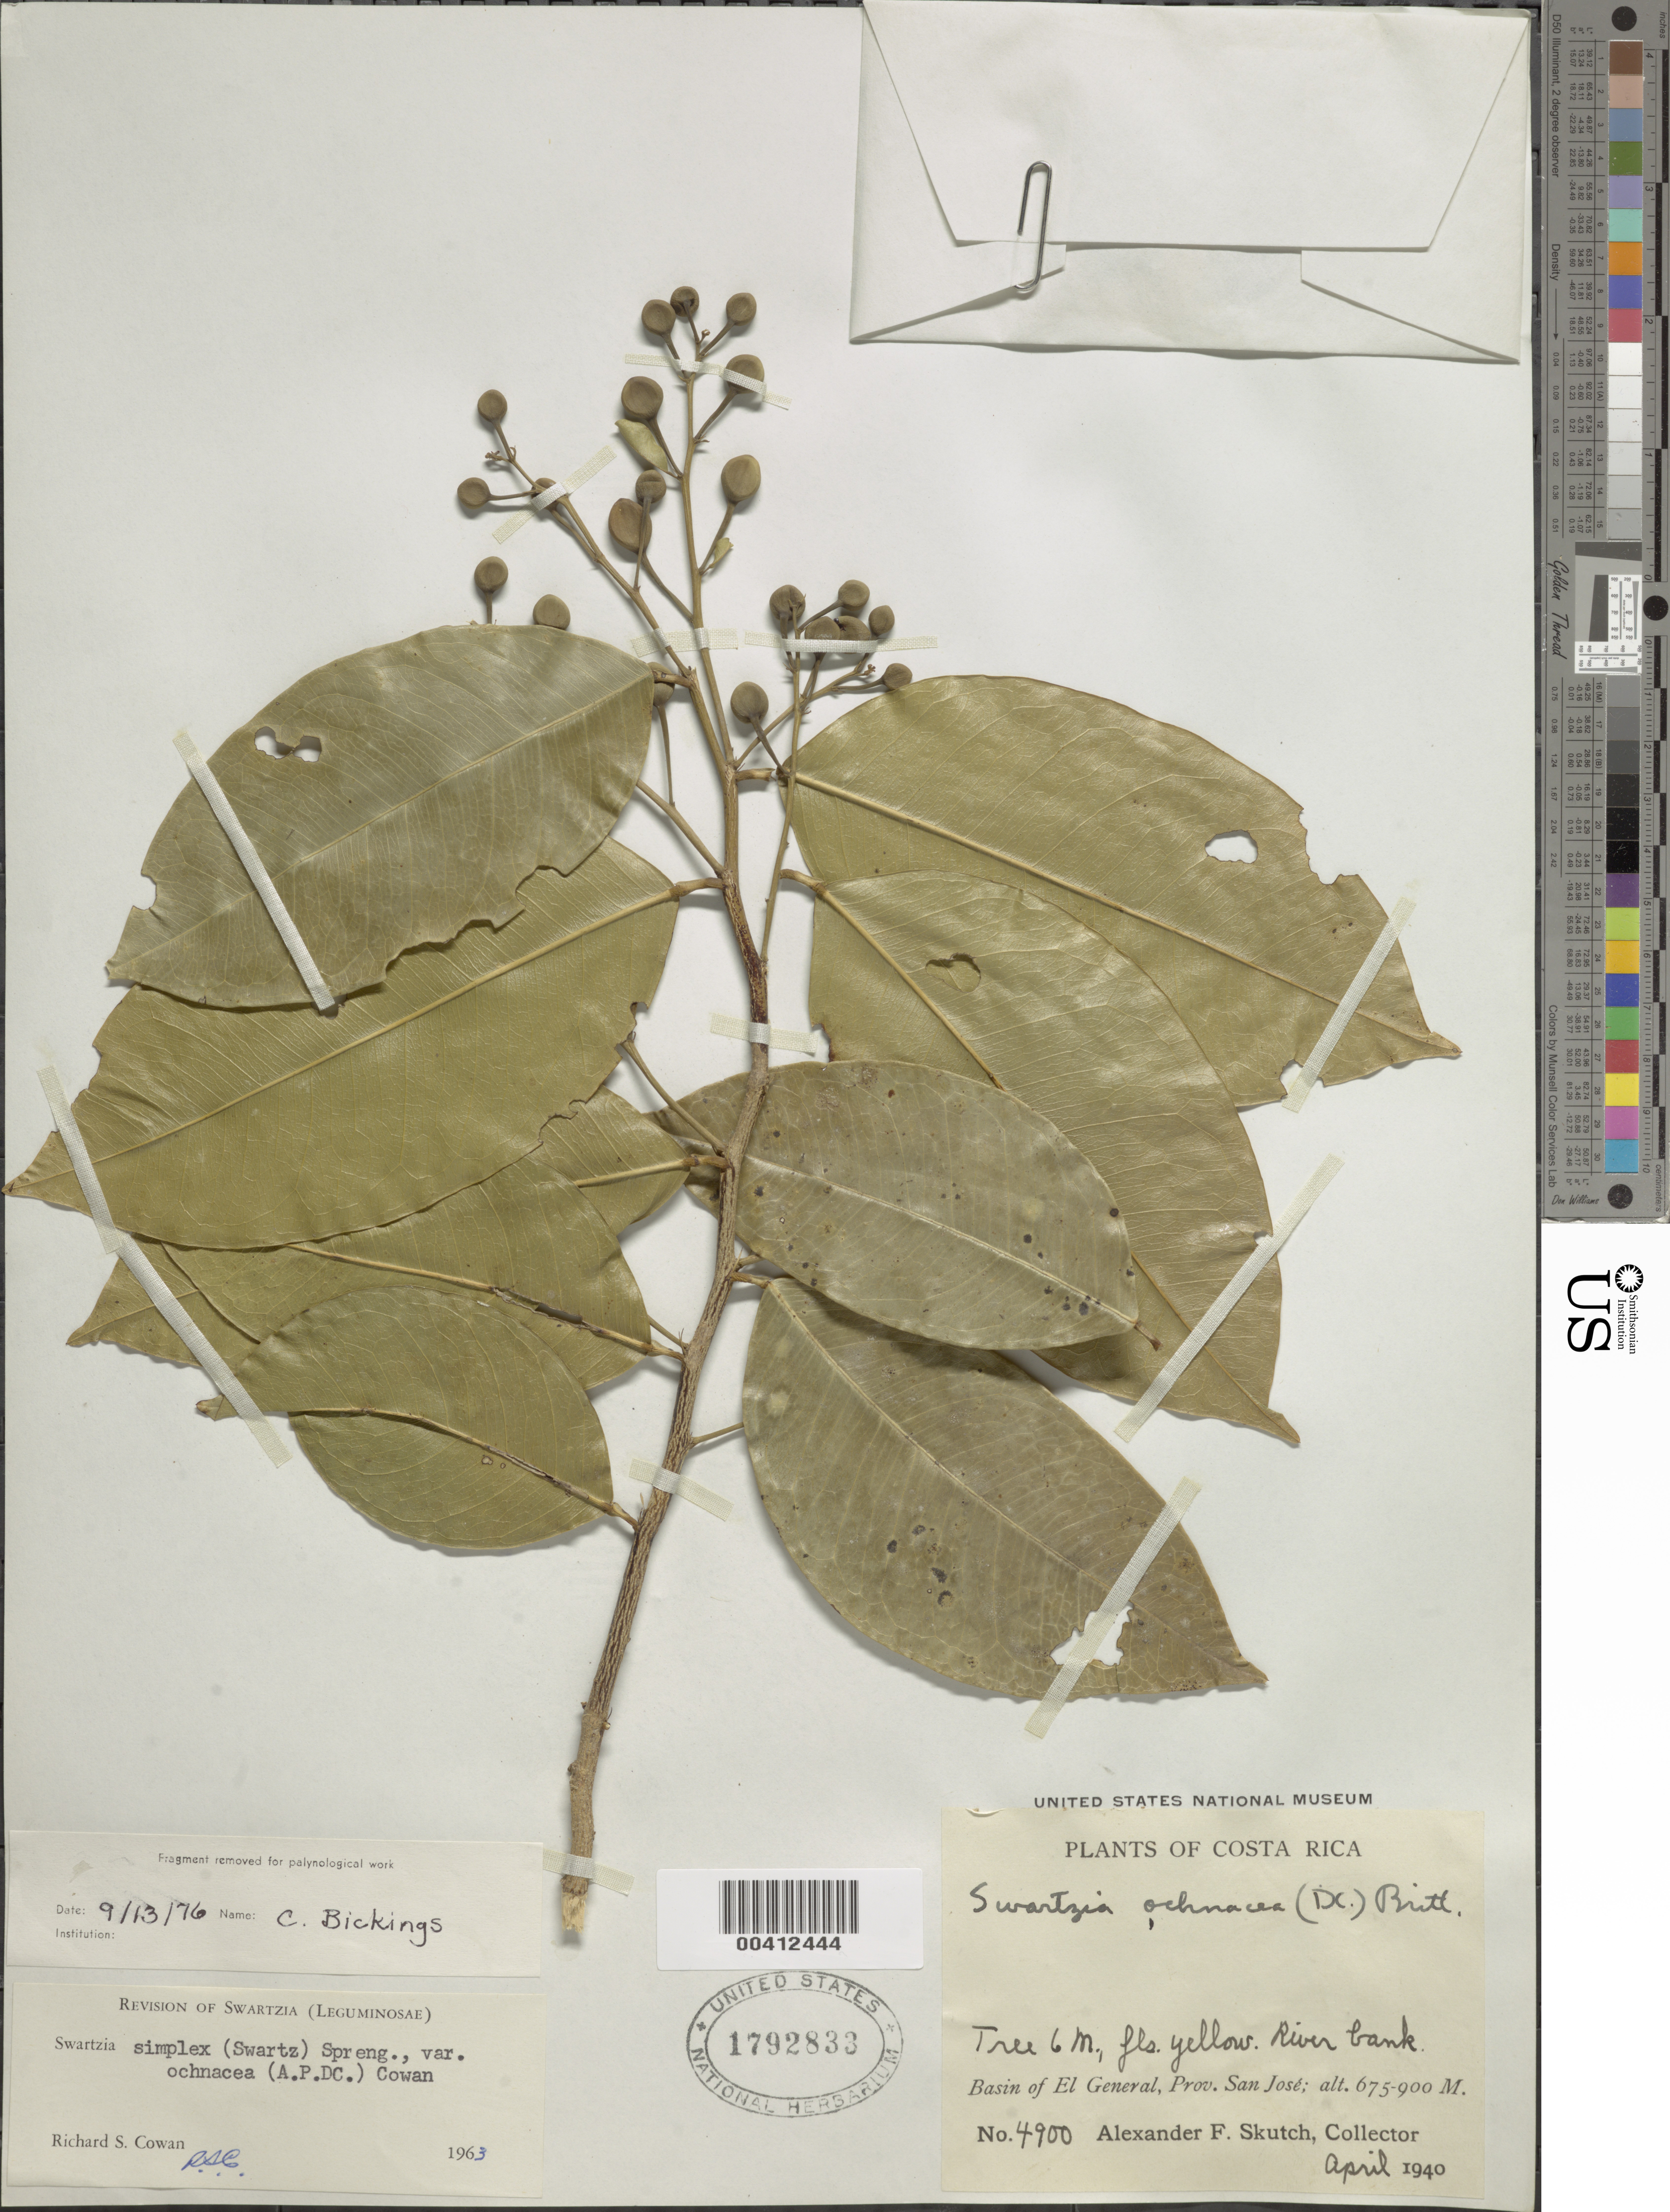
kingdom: Plantae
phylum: Tracheophyta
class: Magnoliopsida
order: Fabales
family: Fabaceae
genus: Swartzia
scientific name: Swartzia simplex var. ochnacea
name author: (DC.) R.S. Cowan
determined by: Cowan, R. S.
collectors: A. F. Skutch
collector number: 4900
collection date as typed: Apr 1940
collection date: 1940-04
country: Costa Rica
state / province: San José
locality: Basin of el general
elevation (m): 675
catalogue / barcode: US 1792833